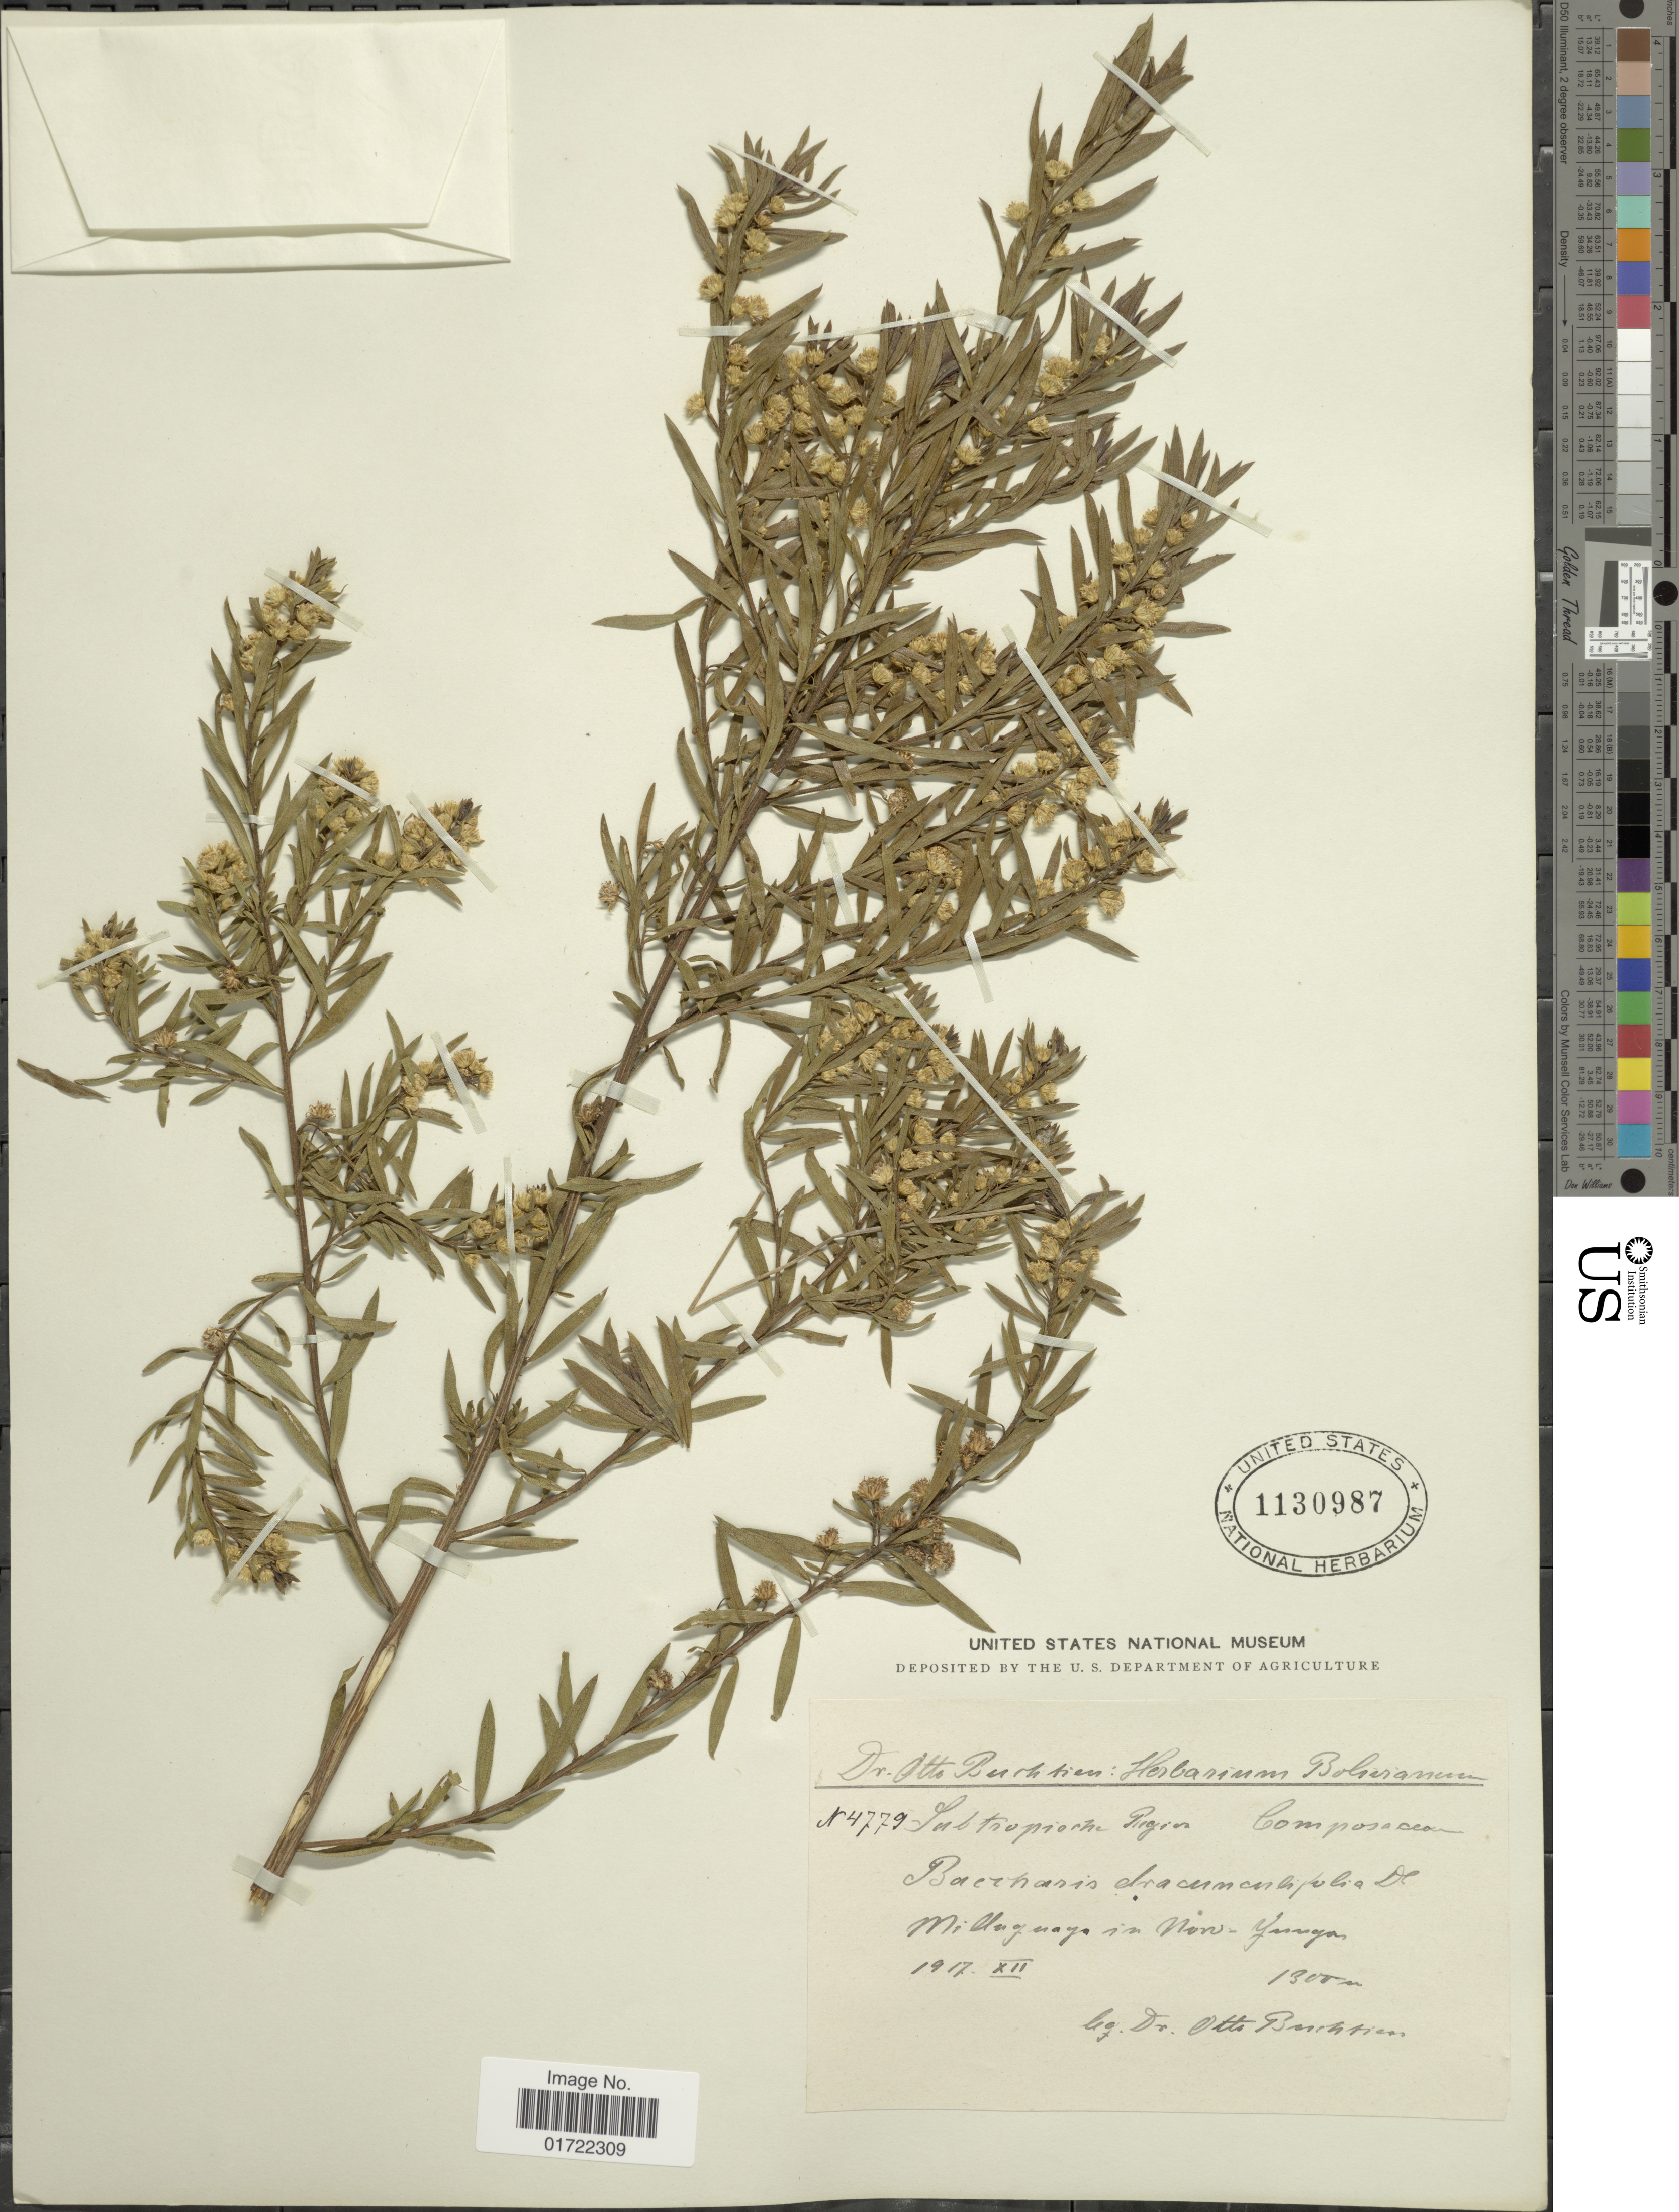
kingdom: Plantae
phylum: Tracheophyta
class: Magnoliopsida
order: Asterales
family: Asteraceae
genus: Baccharis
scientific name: Baccharis dracunculifolia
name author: DC.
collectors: O. Buchtien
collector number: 4779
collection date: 1917-12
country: Bolivia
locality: Millaguaya in Nor-Yungas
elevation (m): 1300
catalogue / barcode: US 1130987